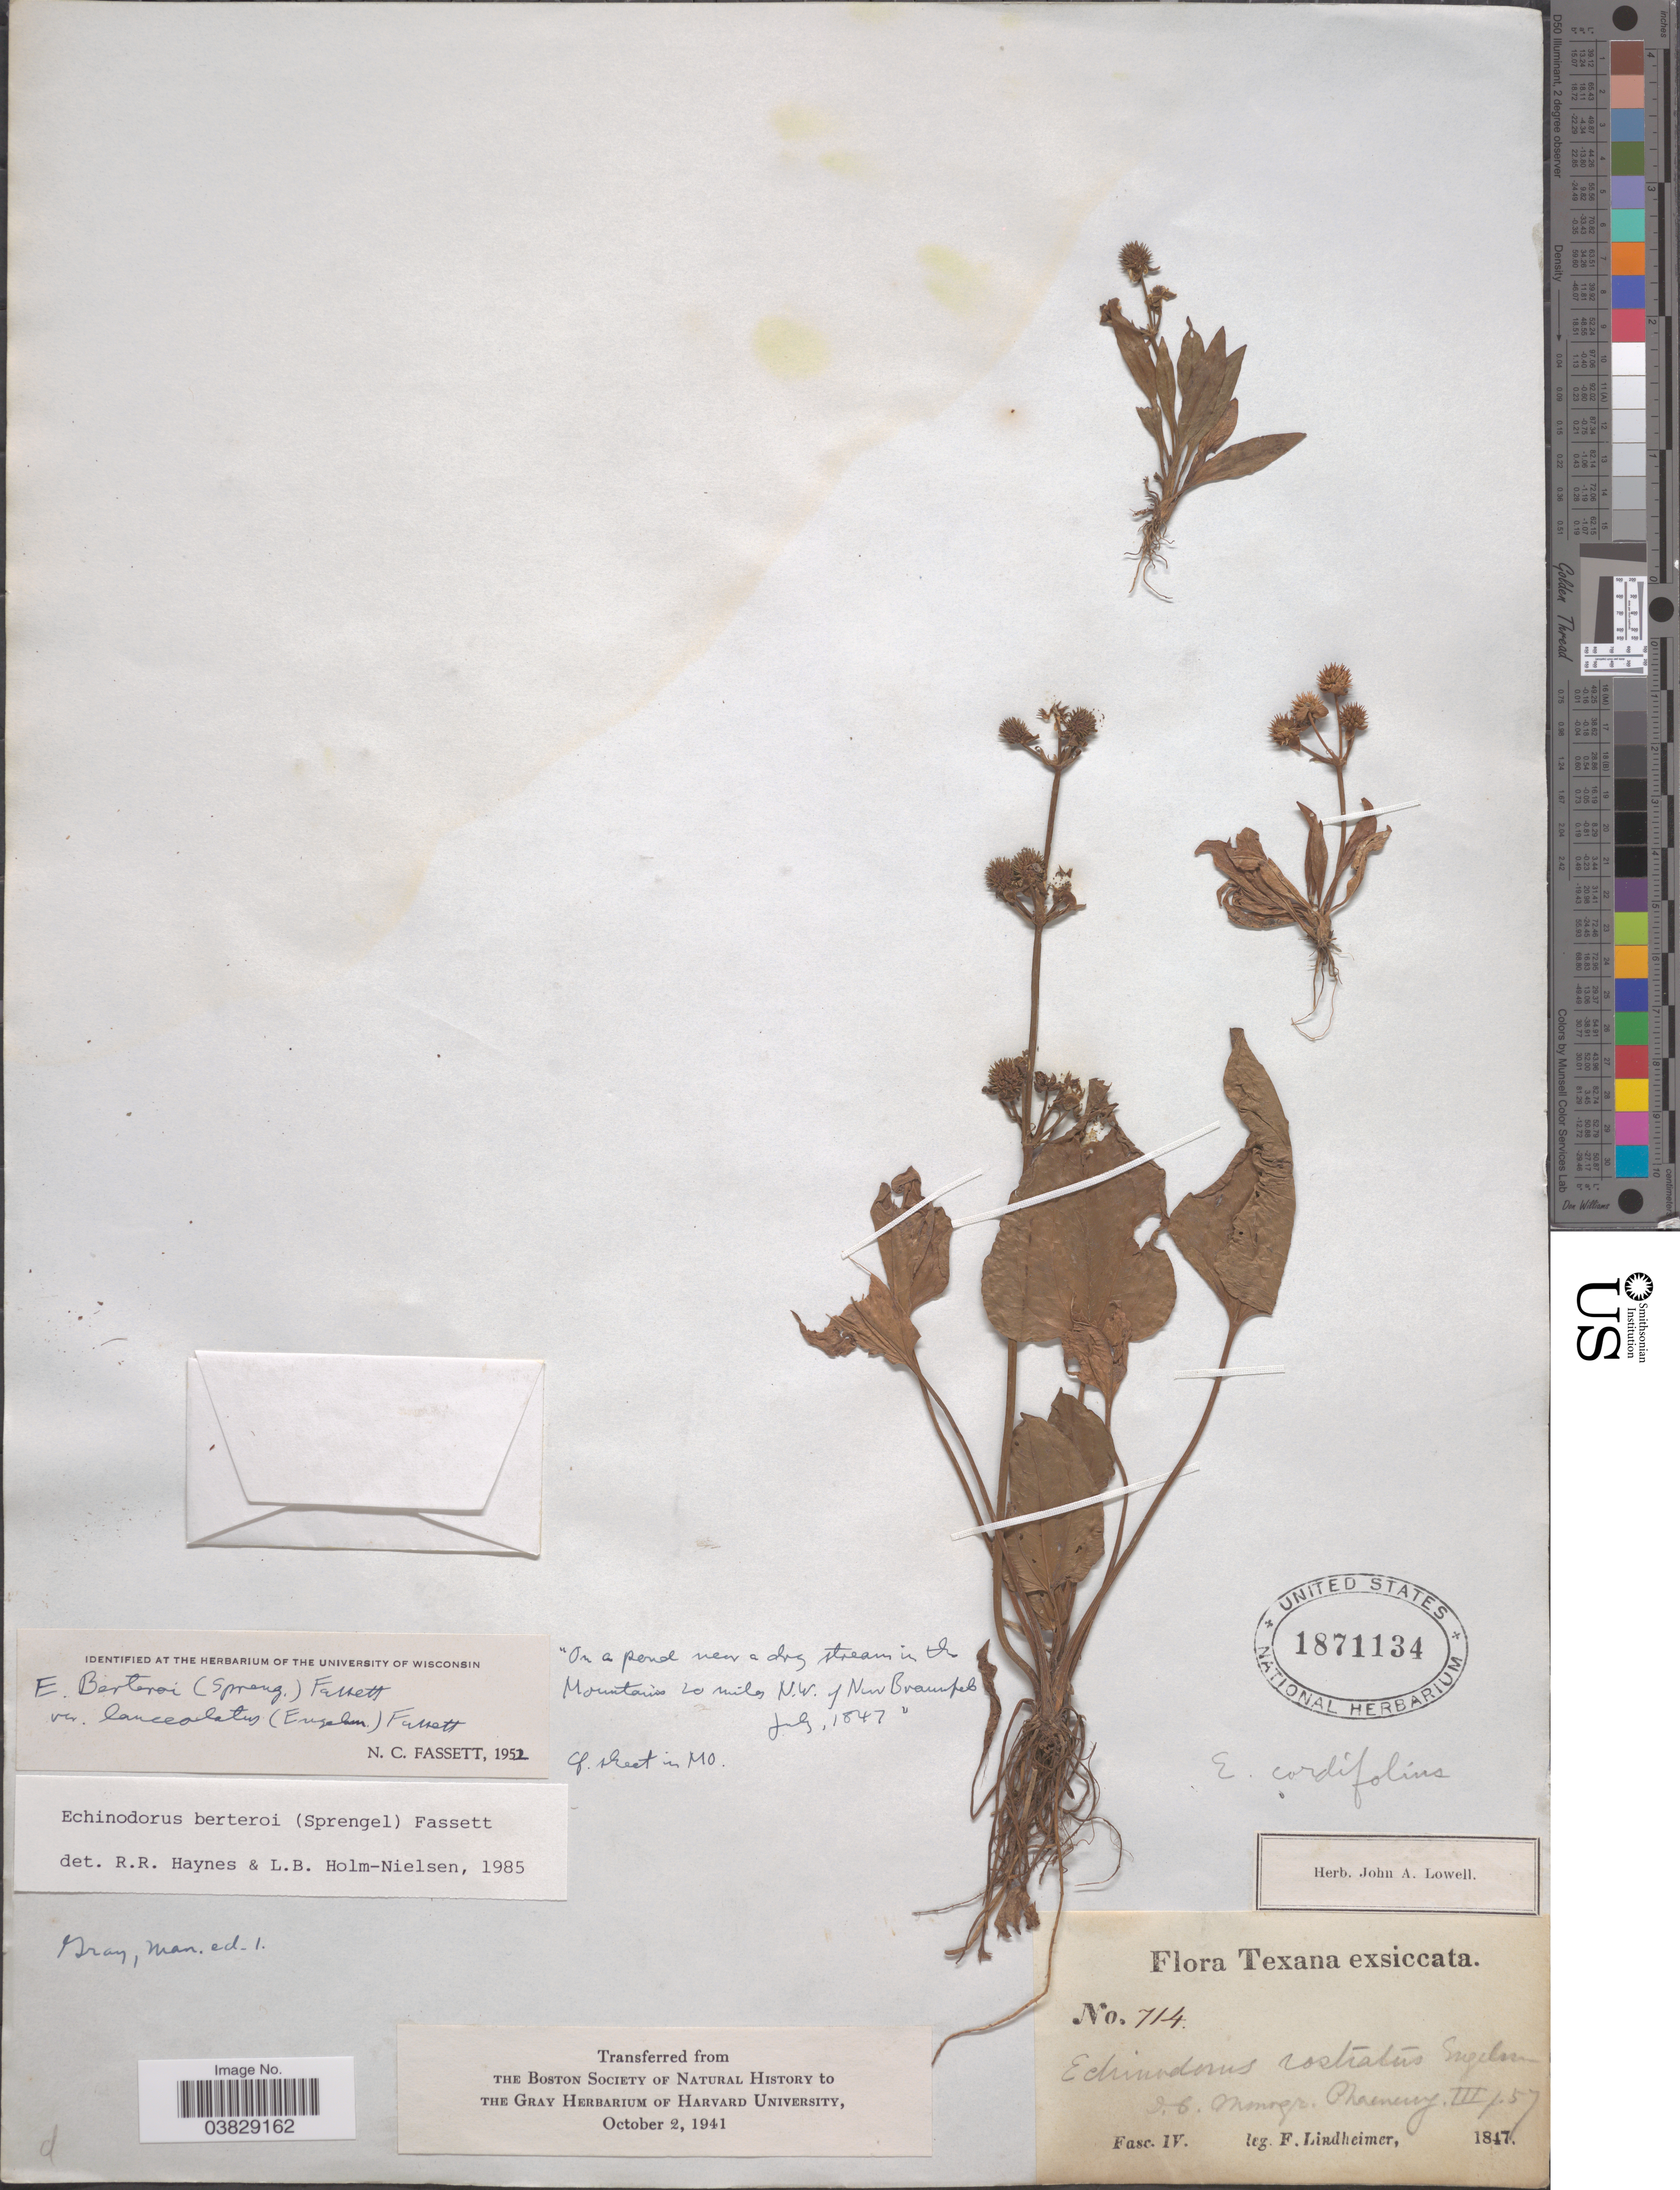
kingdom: Plantae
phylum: Tracheophyta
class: Liliopsida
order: Alismatales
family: Alismataceae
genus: Echinodorus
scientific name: Echinodorus berteroi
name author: (Spreng.) Fassett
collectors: F. Lindheimer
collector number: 714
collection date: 1847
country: United States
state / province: Texas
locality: Fase. IV.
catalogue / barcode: US 1871134